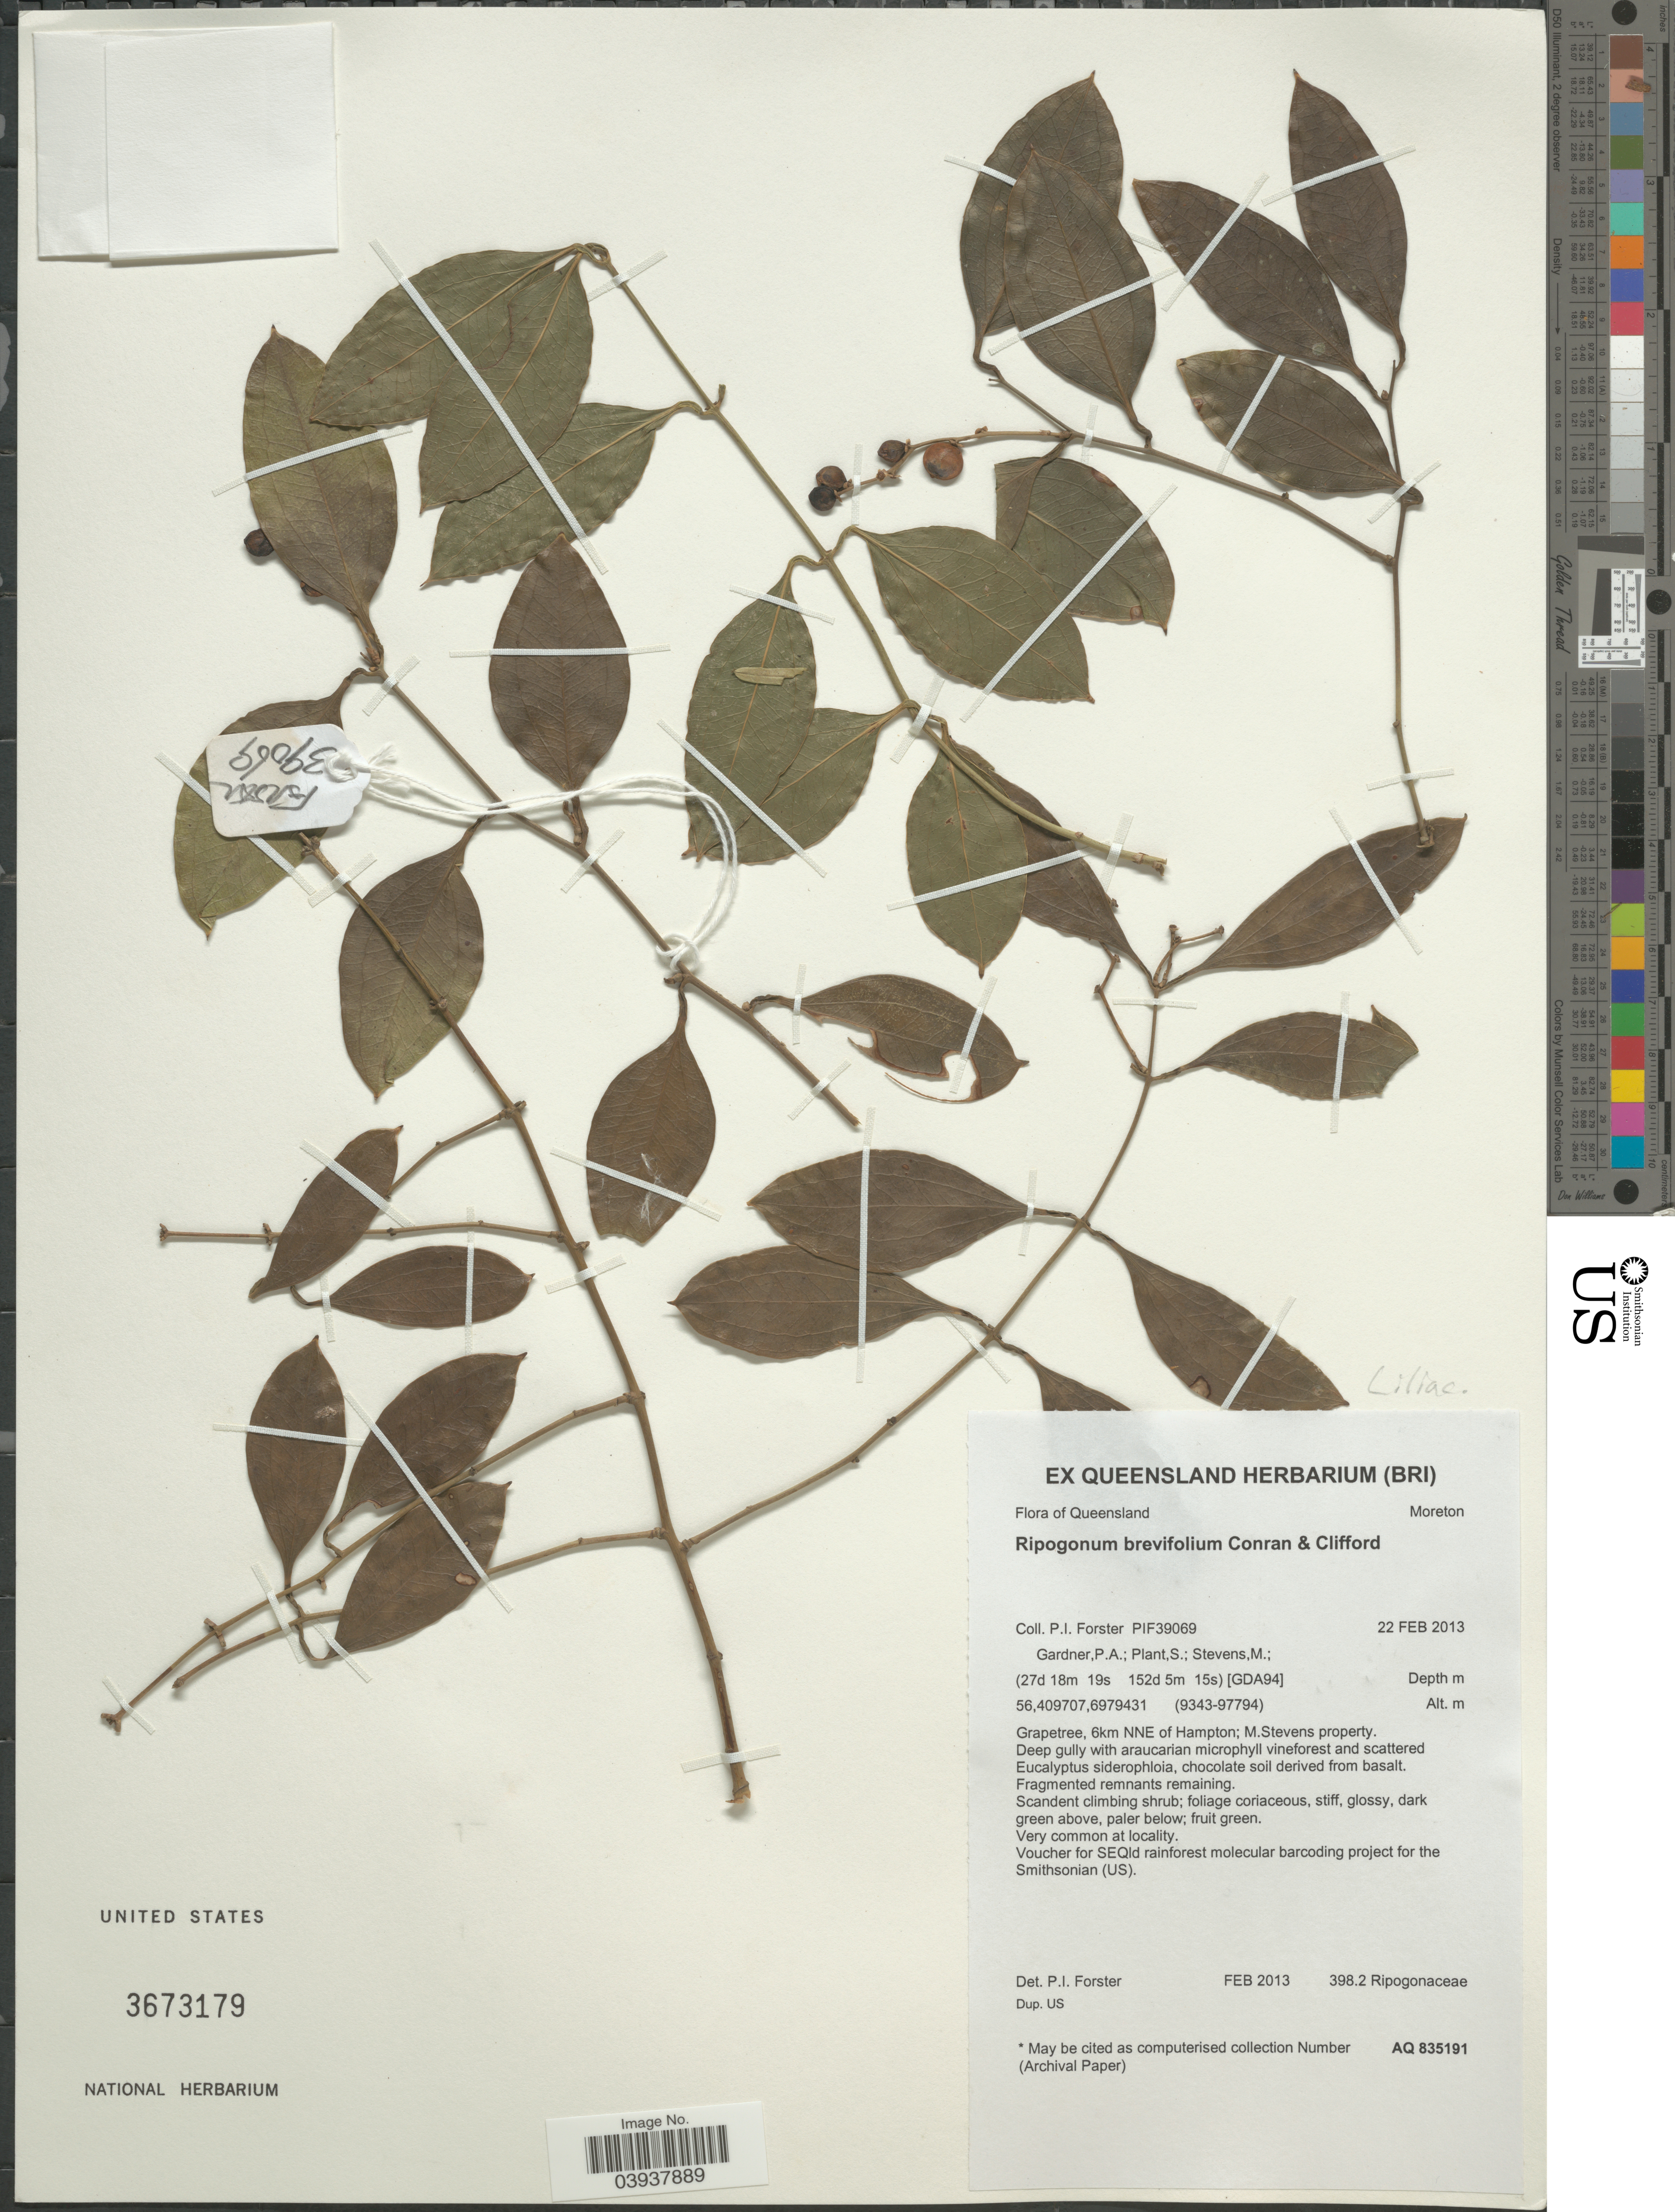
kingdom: Plantae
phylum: Tracheophyta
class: Liliopsida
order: Liliales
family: Ripogonaceae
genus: Rhipogonum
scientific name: Rhipogonum brevifolium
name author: Conran & Clifford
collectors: P. Forster, P. Gardner, S. Plant & M. Stevens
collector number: PIF39069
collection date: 2013-02-22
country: Australia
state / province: Queensland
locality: Grapetree, 6km NNE of Hampton; M. Stevens property.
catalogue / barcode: US 3673179